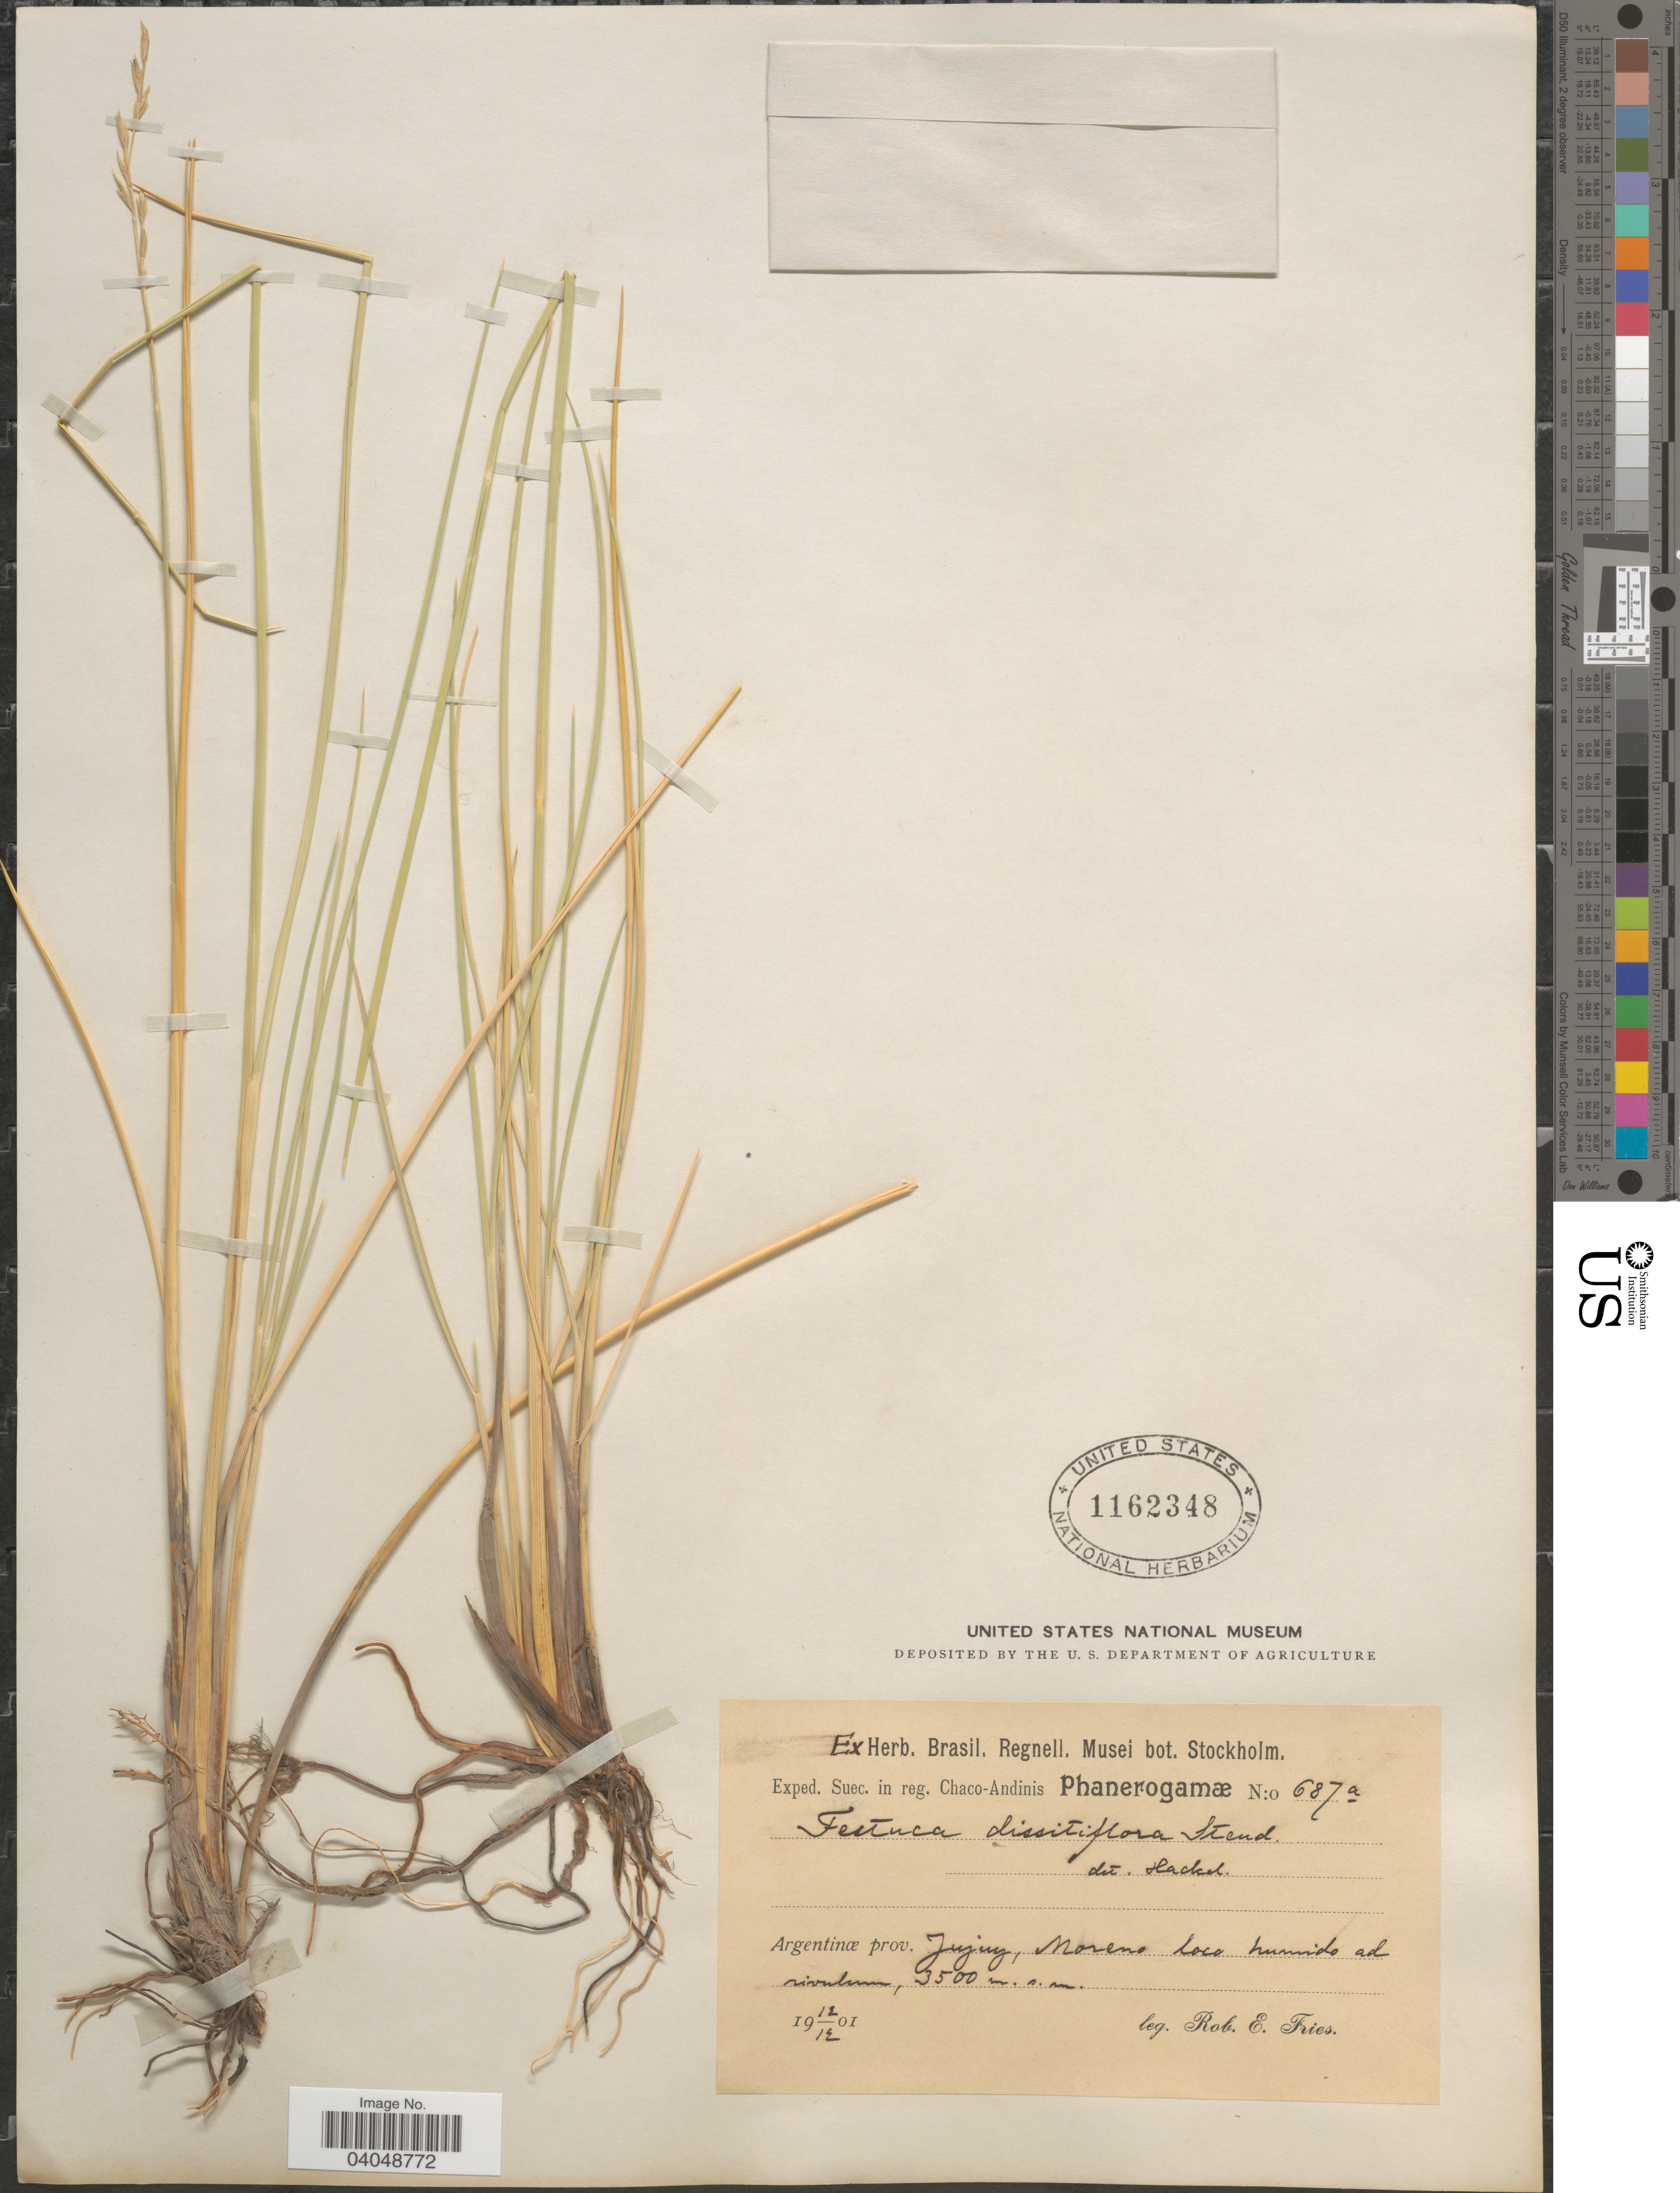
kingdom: Plantae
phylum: Tracheophyta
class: Liliopsida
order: Poales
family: Poaceae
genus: Festuca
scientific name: Festuca sp.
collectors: R. E. Fries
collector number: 687 a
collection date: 1901-12-12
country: Argentina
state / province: Jujuy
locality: Moreno loco humido ad rivulum.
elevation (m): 3500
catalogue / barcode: US 1162348